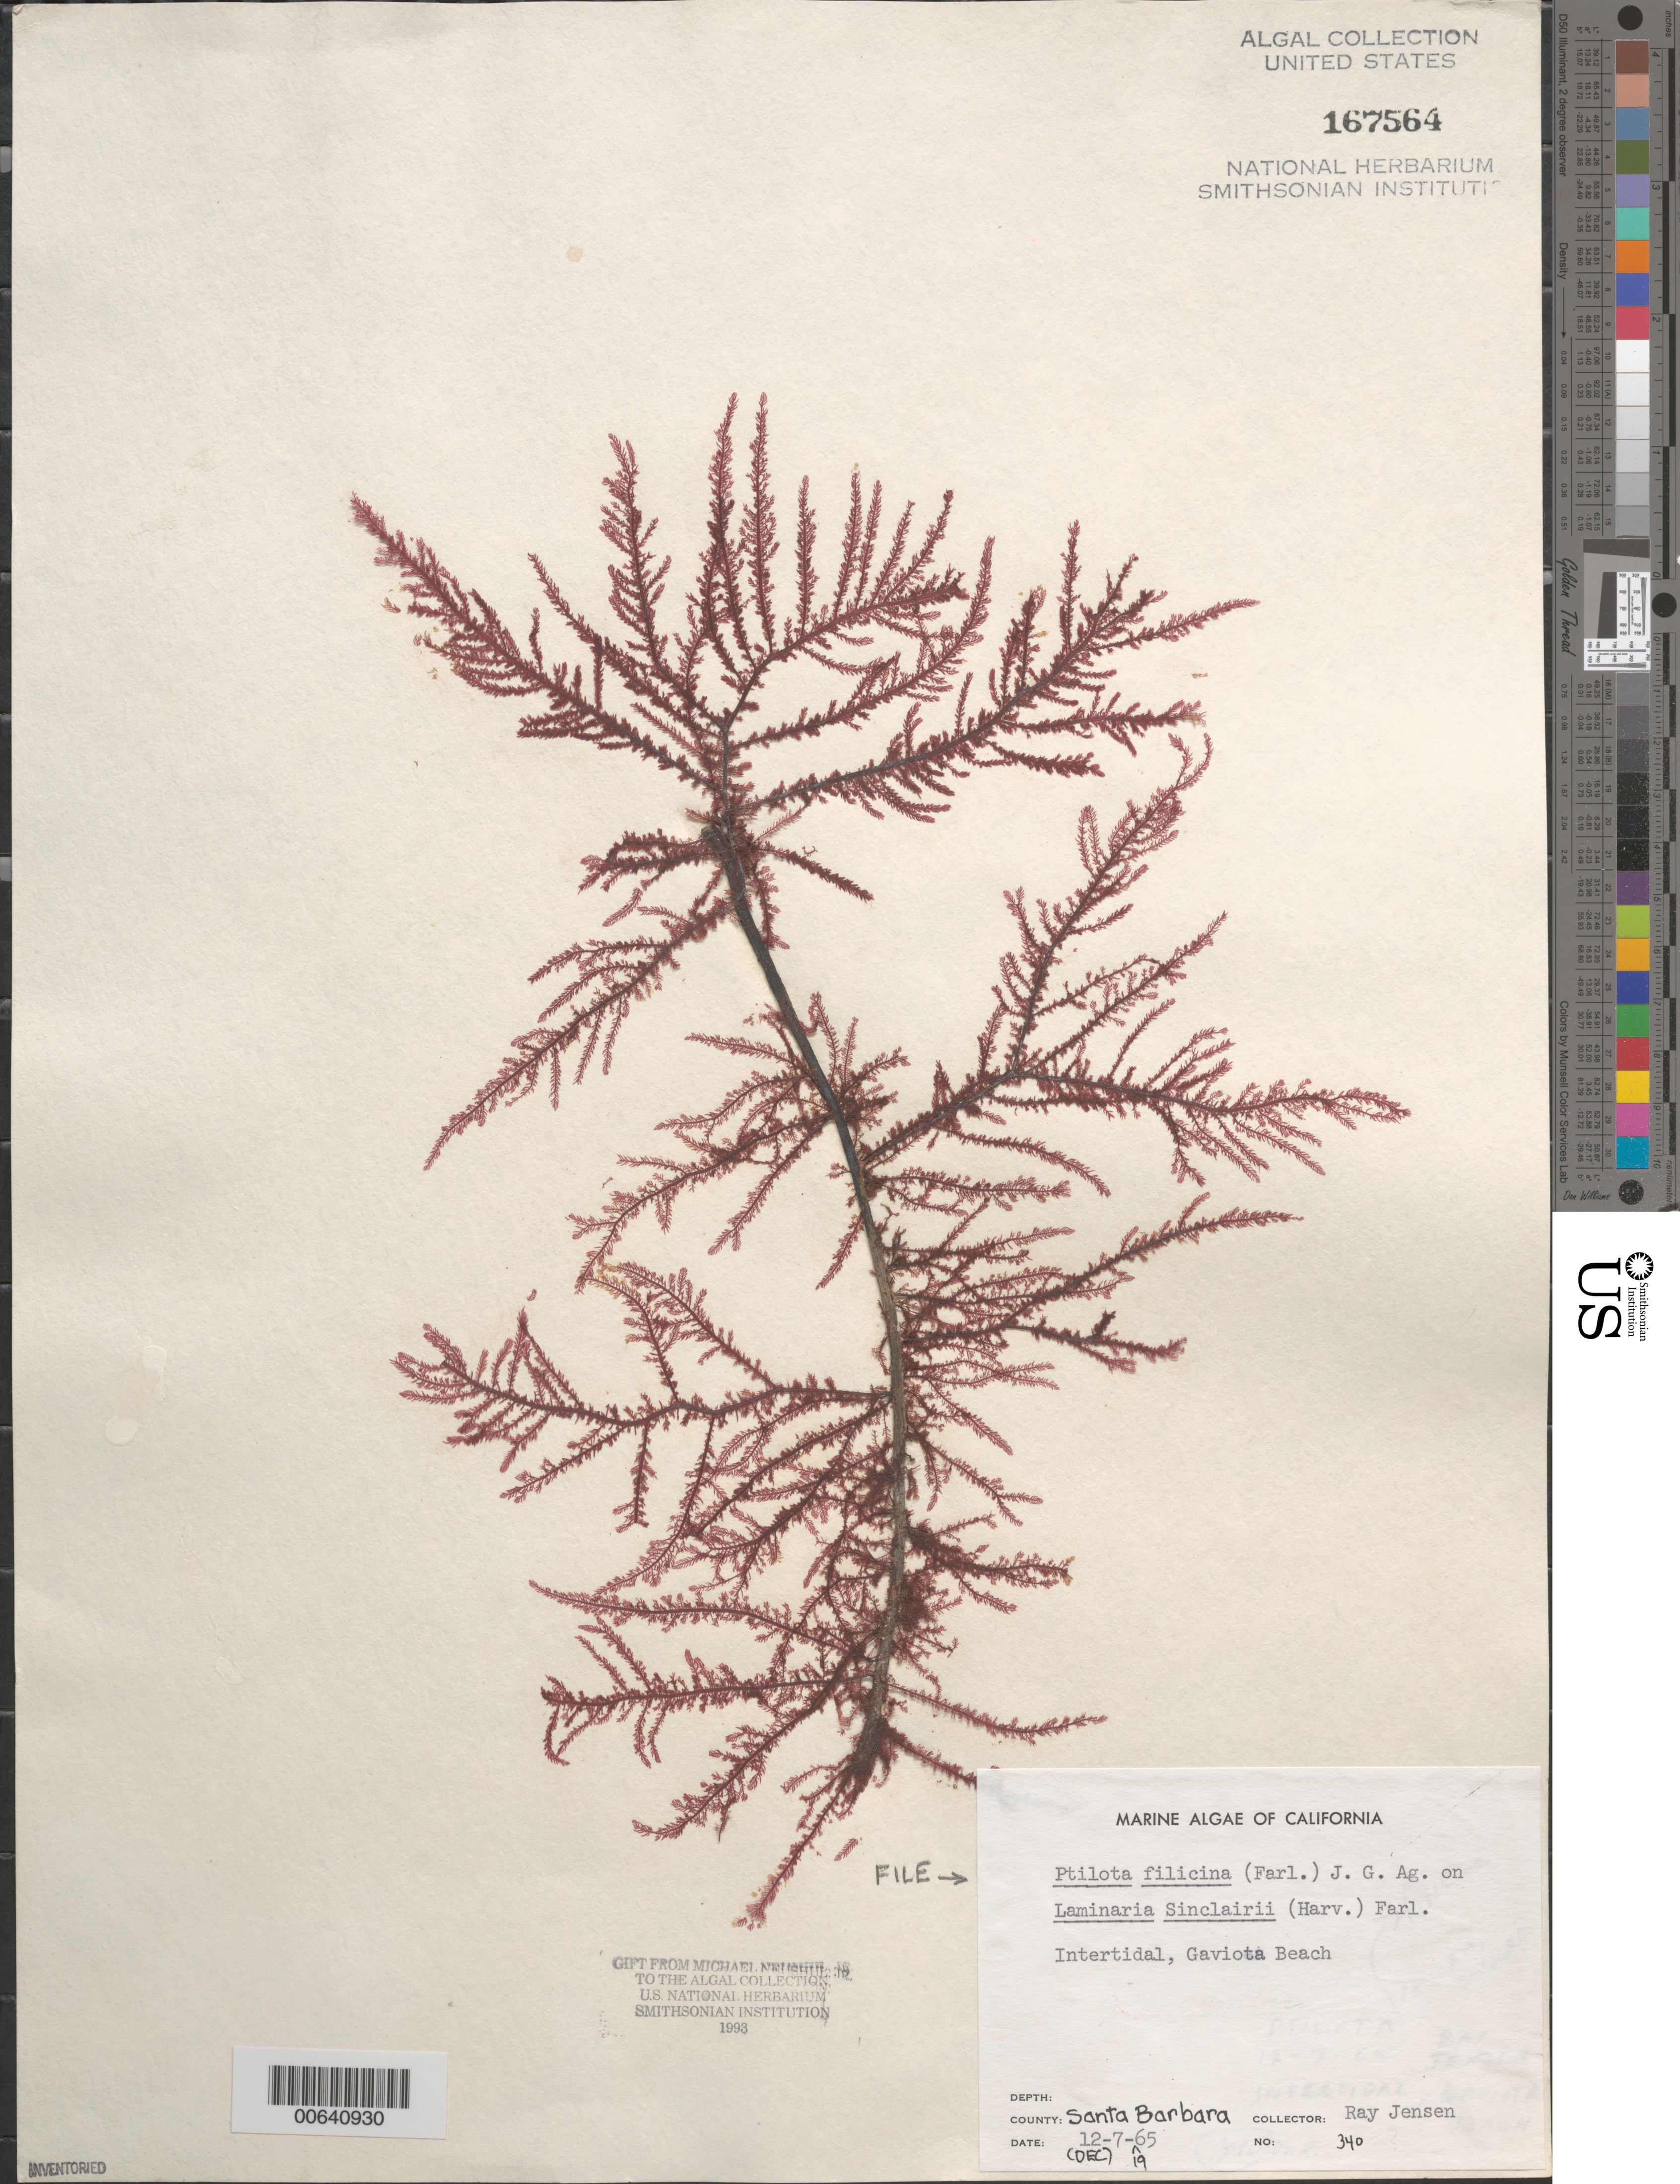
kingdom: Plantae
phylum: Rhodophyta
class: Florideophyceae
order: Ceramiales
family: Wrangeliaceae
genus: Ptilota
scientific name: Ptilota filicina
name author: J. Agardh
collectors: R. Jensen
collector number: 340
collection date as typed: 07 Dec 1965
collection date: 1965-12-07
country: United States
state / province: California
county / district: Santa Barbara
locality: Gaviota Beach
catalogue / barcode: US 167564